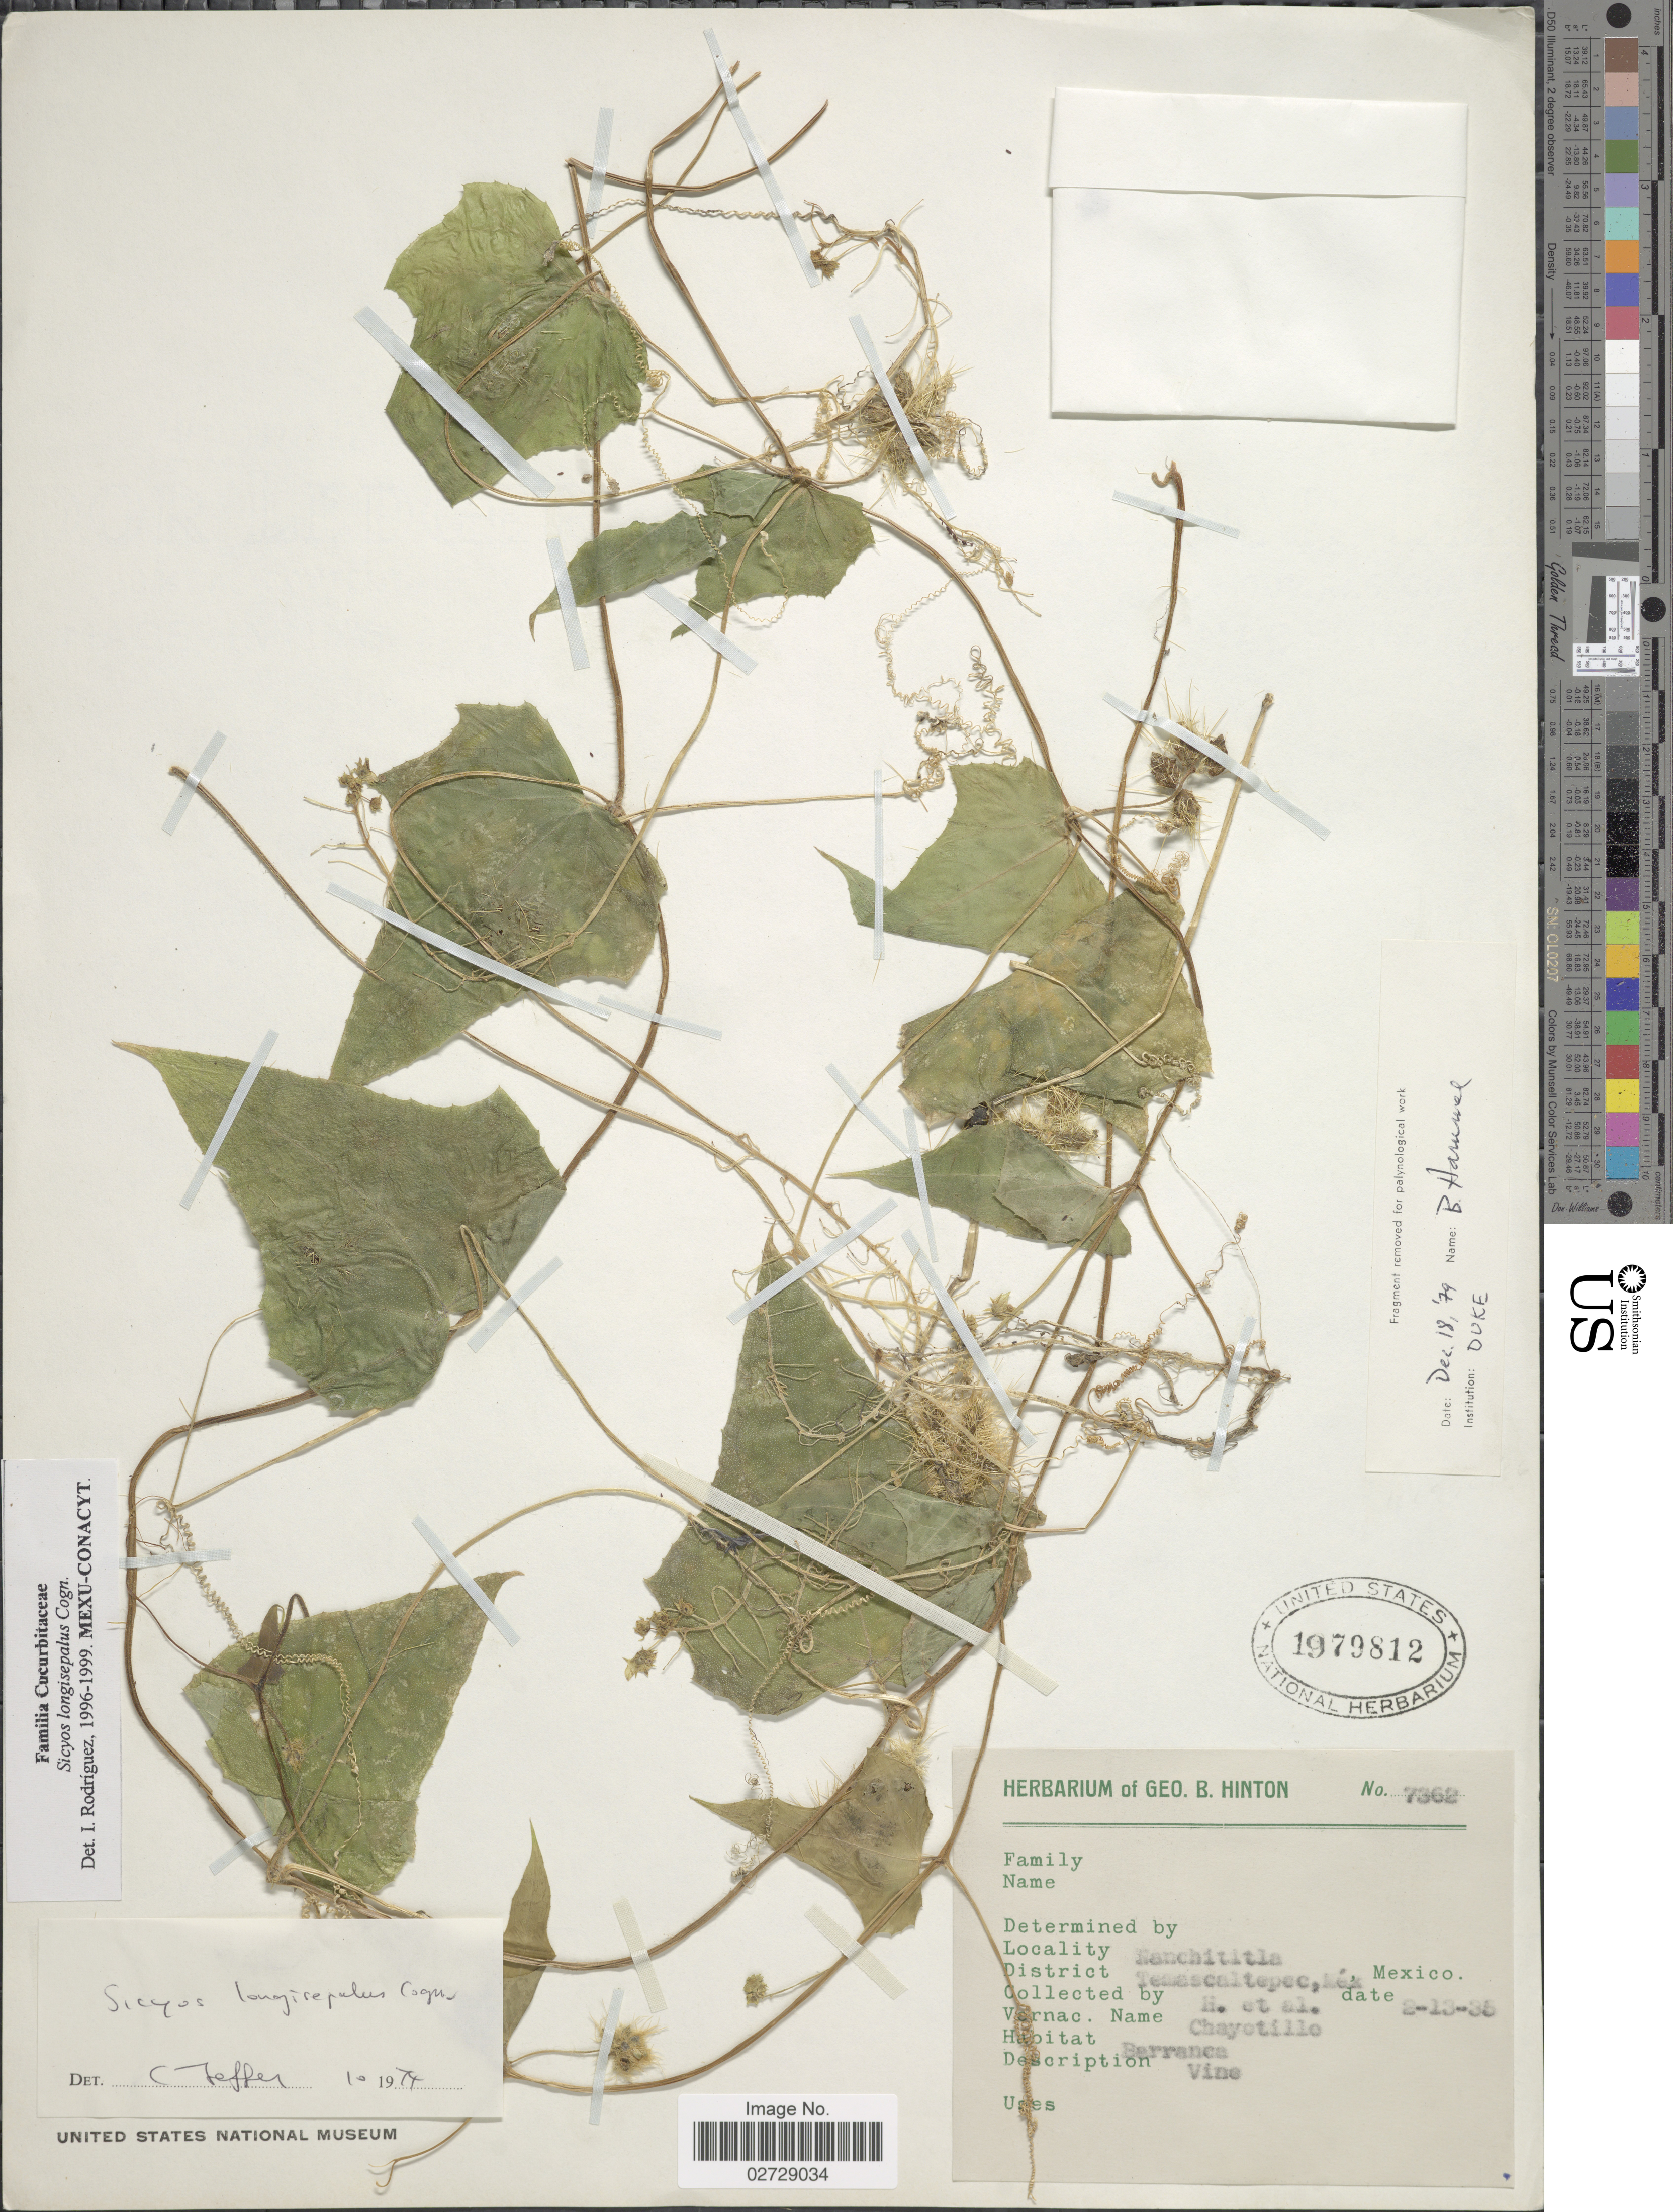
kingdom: Plantae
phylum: Tracheophyta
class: Magnoliopsida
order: Cucurbitales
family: Cucurbitaceae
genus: Sicyos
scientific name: Sicyos longisepalus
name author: Cogn. in Donn. Sm.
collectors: G. B. Hinton & et al.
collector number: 7362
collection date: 1935-02-13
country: Mexico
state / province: México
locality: Nanchititla, District Temascaltepec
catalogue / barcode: US 1979812